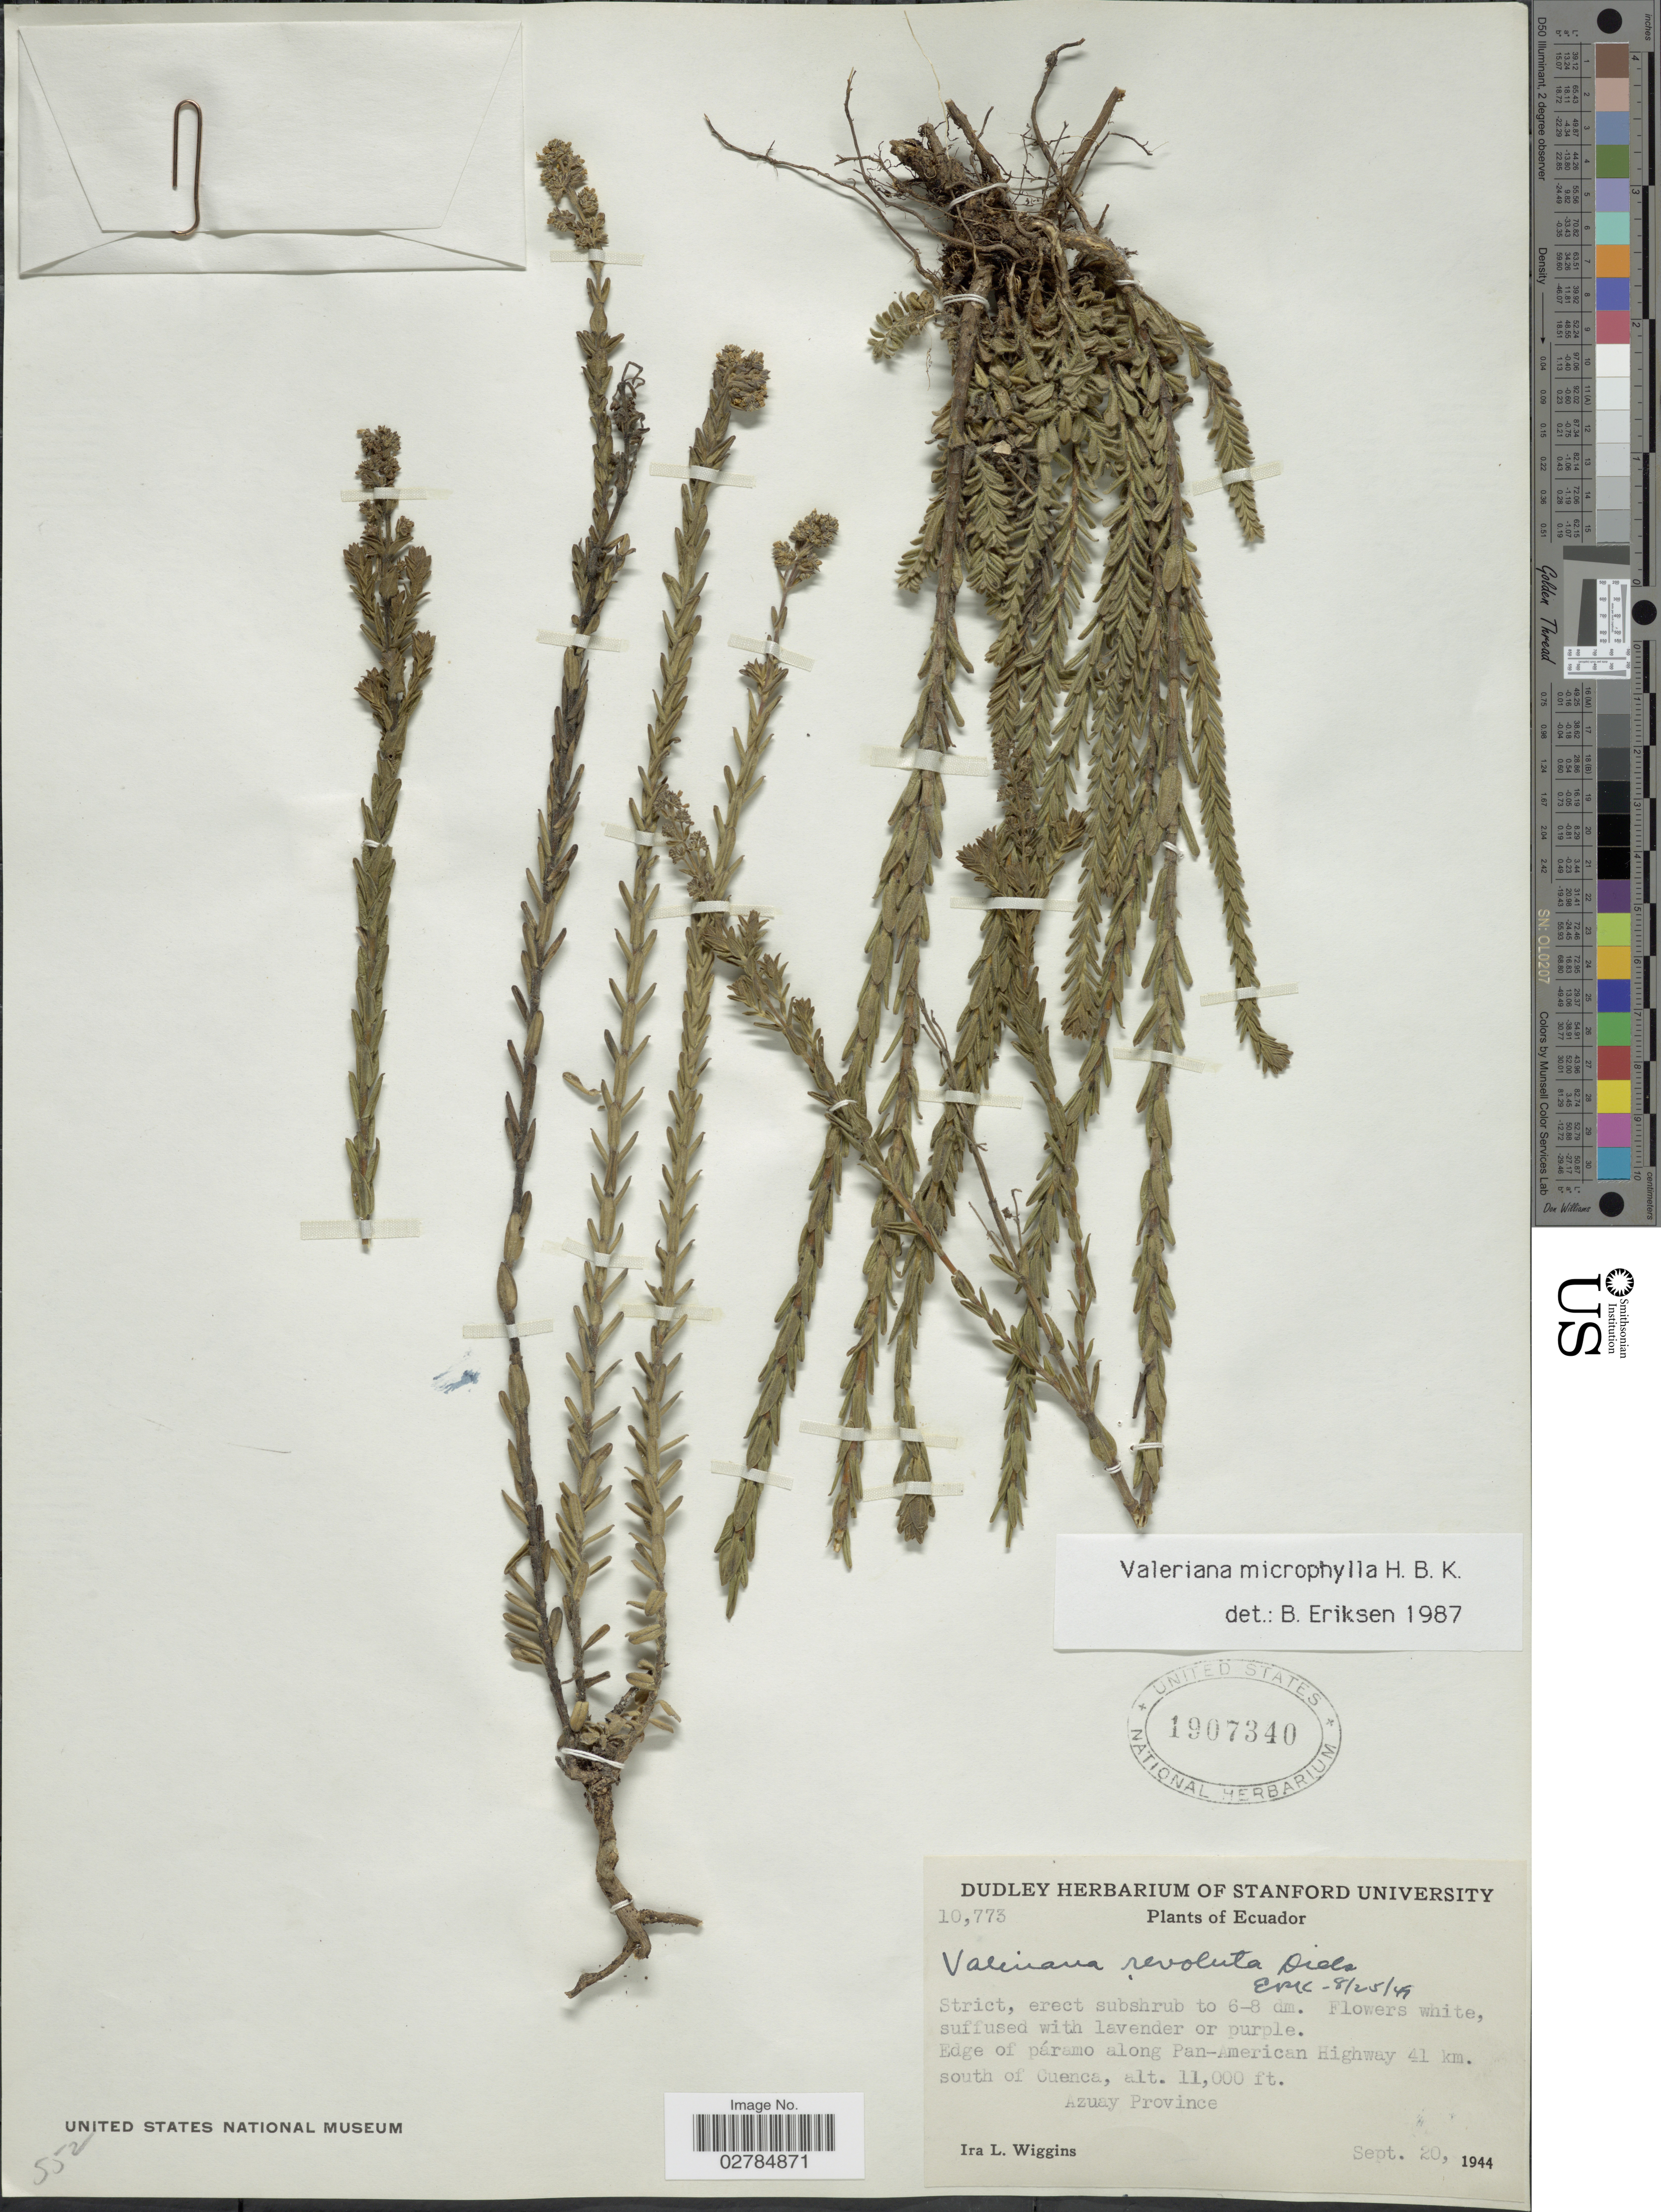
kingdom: Plantae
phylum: Tracheophyta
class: Magnoliopsida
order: Dipsacales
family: Caprifoliaceae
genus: Valeriana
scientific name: Valeriana microphylla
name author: Kunth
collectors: I. L. Wiggins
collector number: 10773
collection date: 1944-09-20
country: Ecuador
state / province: Azuay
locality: Edge of páramo along Pan-American Highway 41 km. south of Cuenca.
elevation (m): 3353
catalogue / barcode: US 1907340